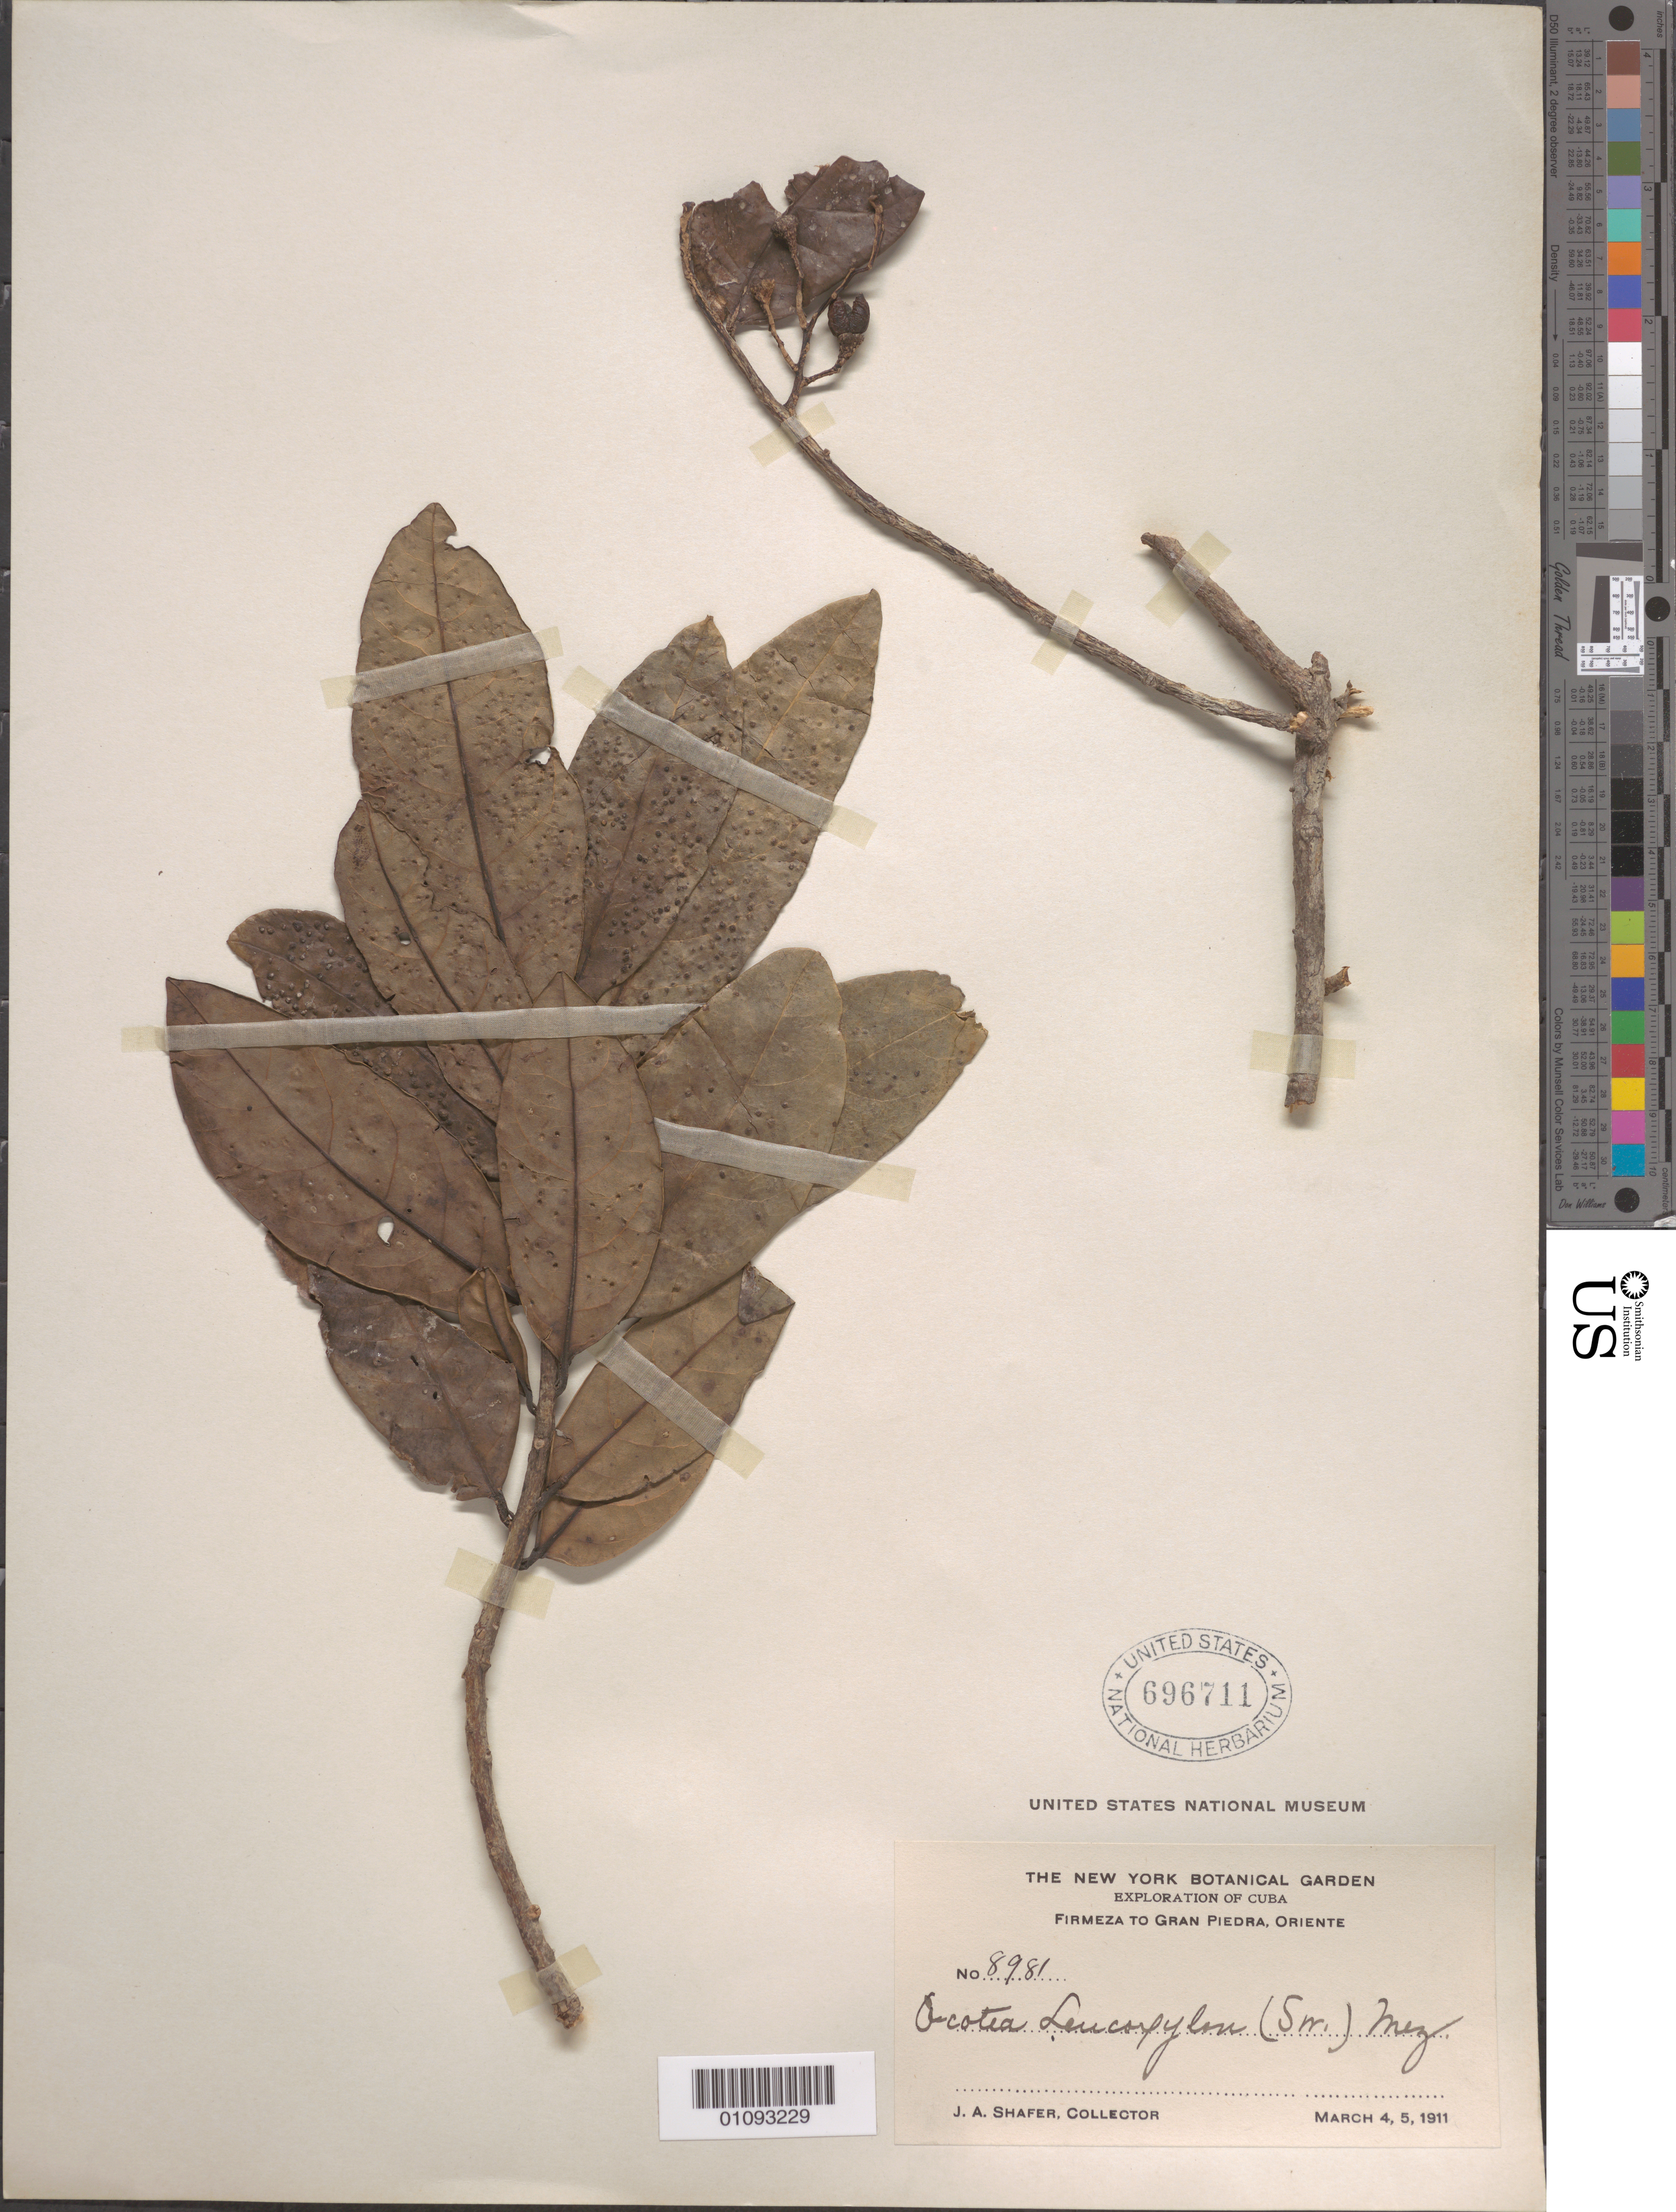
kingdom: Plantae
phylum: Tracheophyta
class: Magnoliopsida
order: Laurales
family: Lauraceae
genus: Ocotea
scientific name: Ocotea leucoxylon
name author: (Sw.) Laness.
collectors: J. A. Shafer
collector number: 8981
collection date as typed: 04 Mar 1911 and 05 Mar 1911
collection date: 1911-03-04,1911-03-05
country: Cuba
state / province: Oriente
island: Cuba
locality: Firmeza to Gran Piedra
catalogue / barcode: US 696711